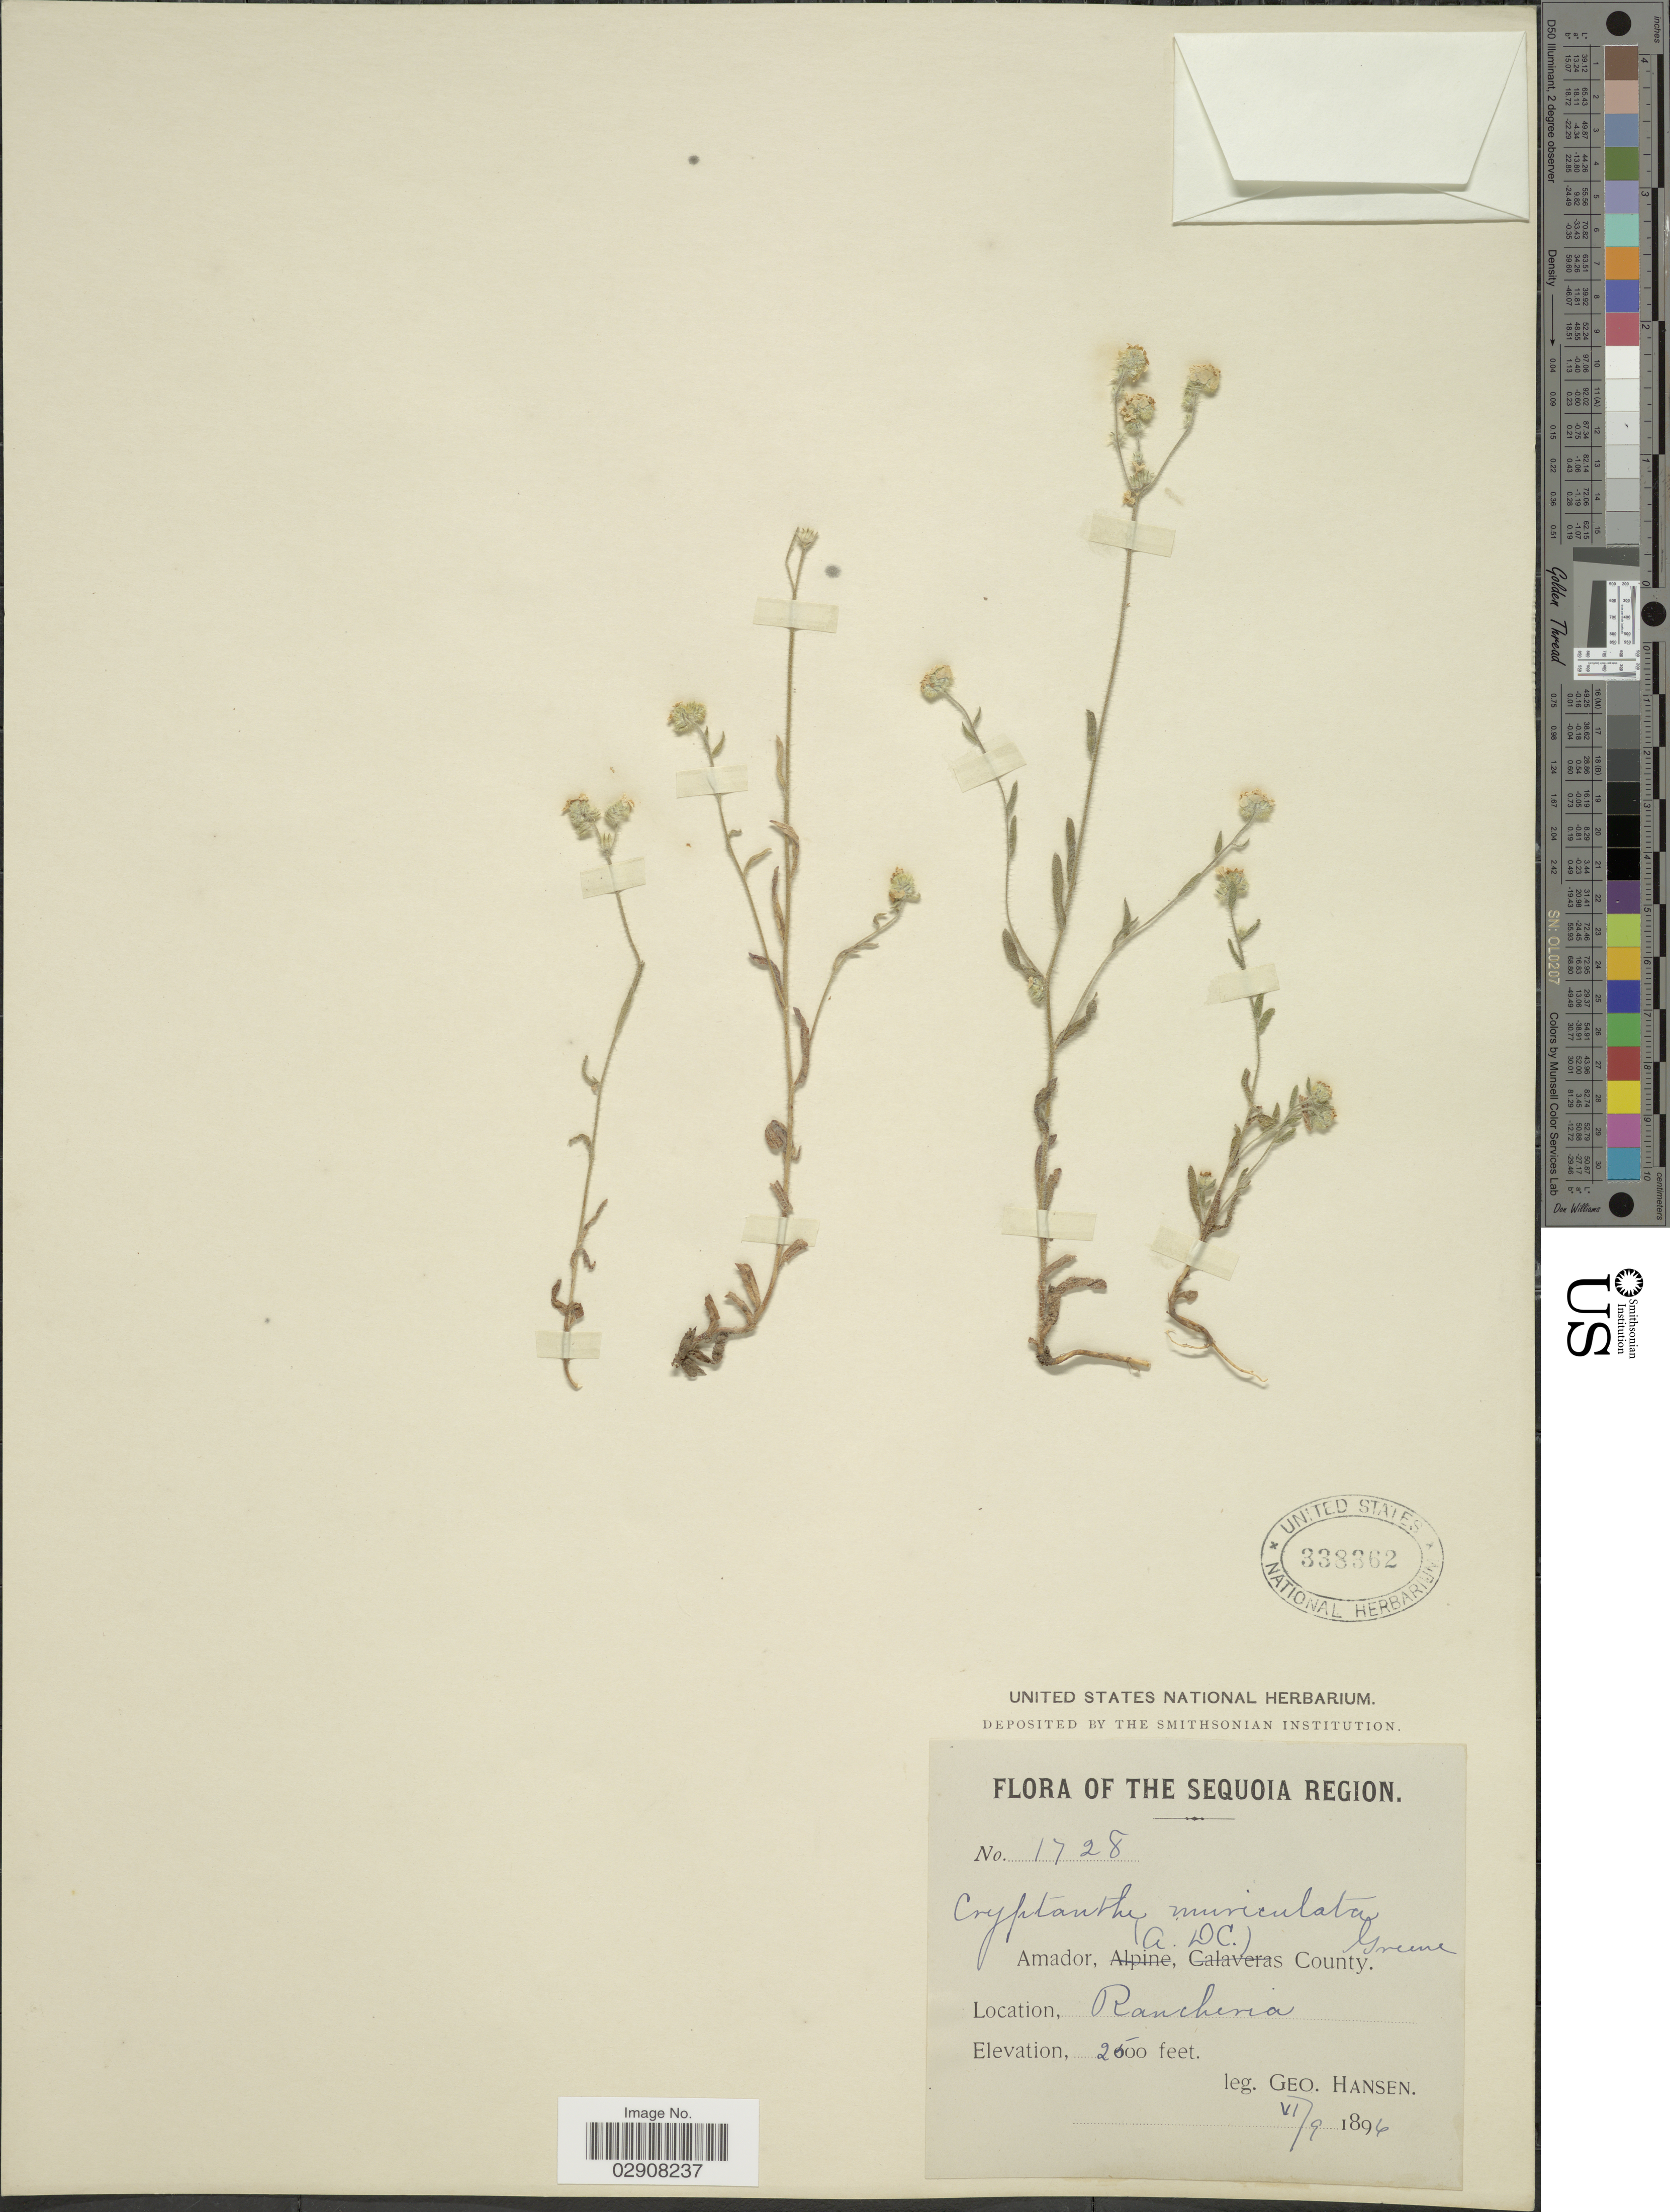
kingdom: Plantae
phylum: Tracheophyta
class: Magnoliopsida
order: Boraginales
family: Boraginaceae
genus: Cryptantha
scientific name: Cryptantha muricata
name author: (Hook. & Arn.) A. Nelson & J.F. Macbr.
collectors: G. Hansen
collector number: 1728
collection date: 1896-06-09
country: United States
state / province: California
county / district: Amador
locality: Sequoia Region. Amador County. Rancheria.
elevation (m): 762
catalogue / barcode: US 338362